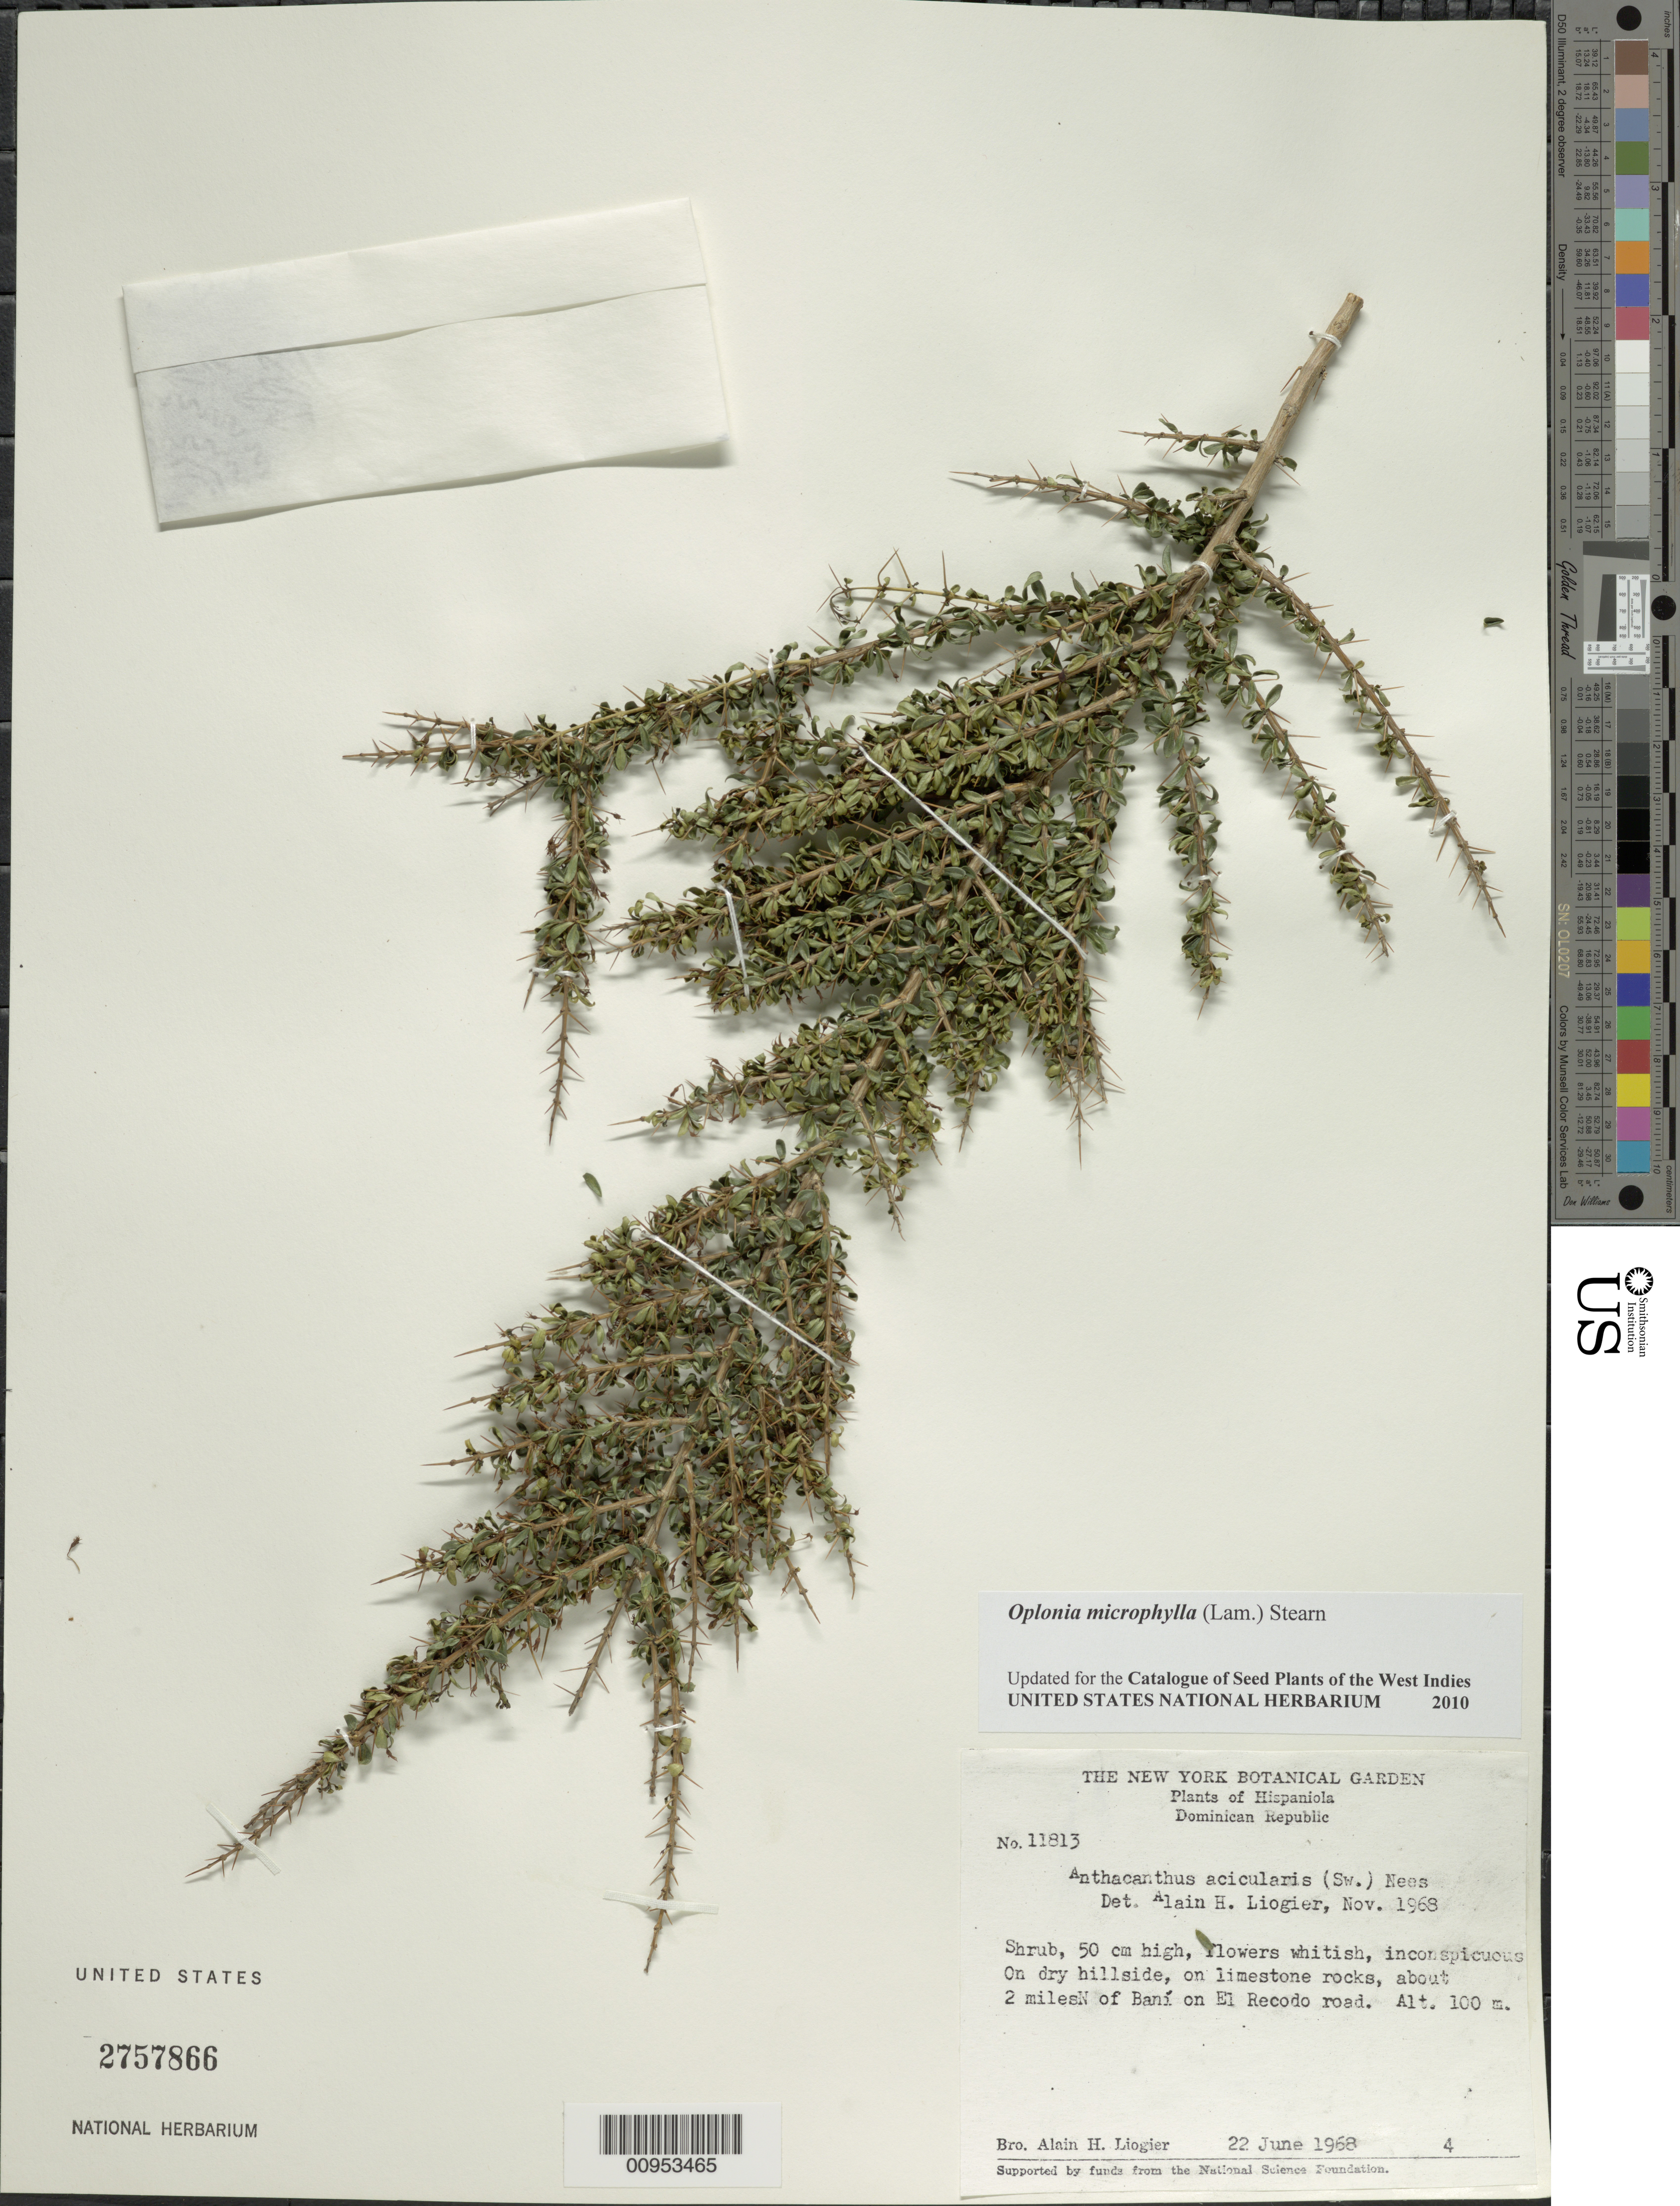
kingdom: Plantae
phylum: Tracheophyta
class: Magnoliopsida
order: Lamiales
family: Acanthaceae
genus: Oplonia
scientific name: Oplonia microphylla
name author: (Lam.) Stearn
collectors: A. H. Liogier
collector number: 11813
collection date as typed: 22 Jun 1968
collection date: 1968-06-22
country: Dominican Republic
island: Hispaniola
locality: Baní, about 2 miles N of on El Recodo Road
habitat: On dry hillside, on limestone rocks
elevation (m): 100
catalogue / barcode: US 2757866